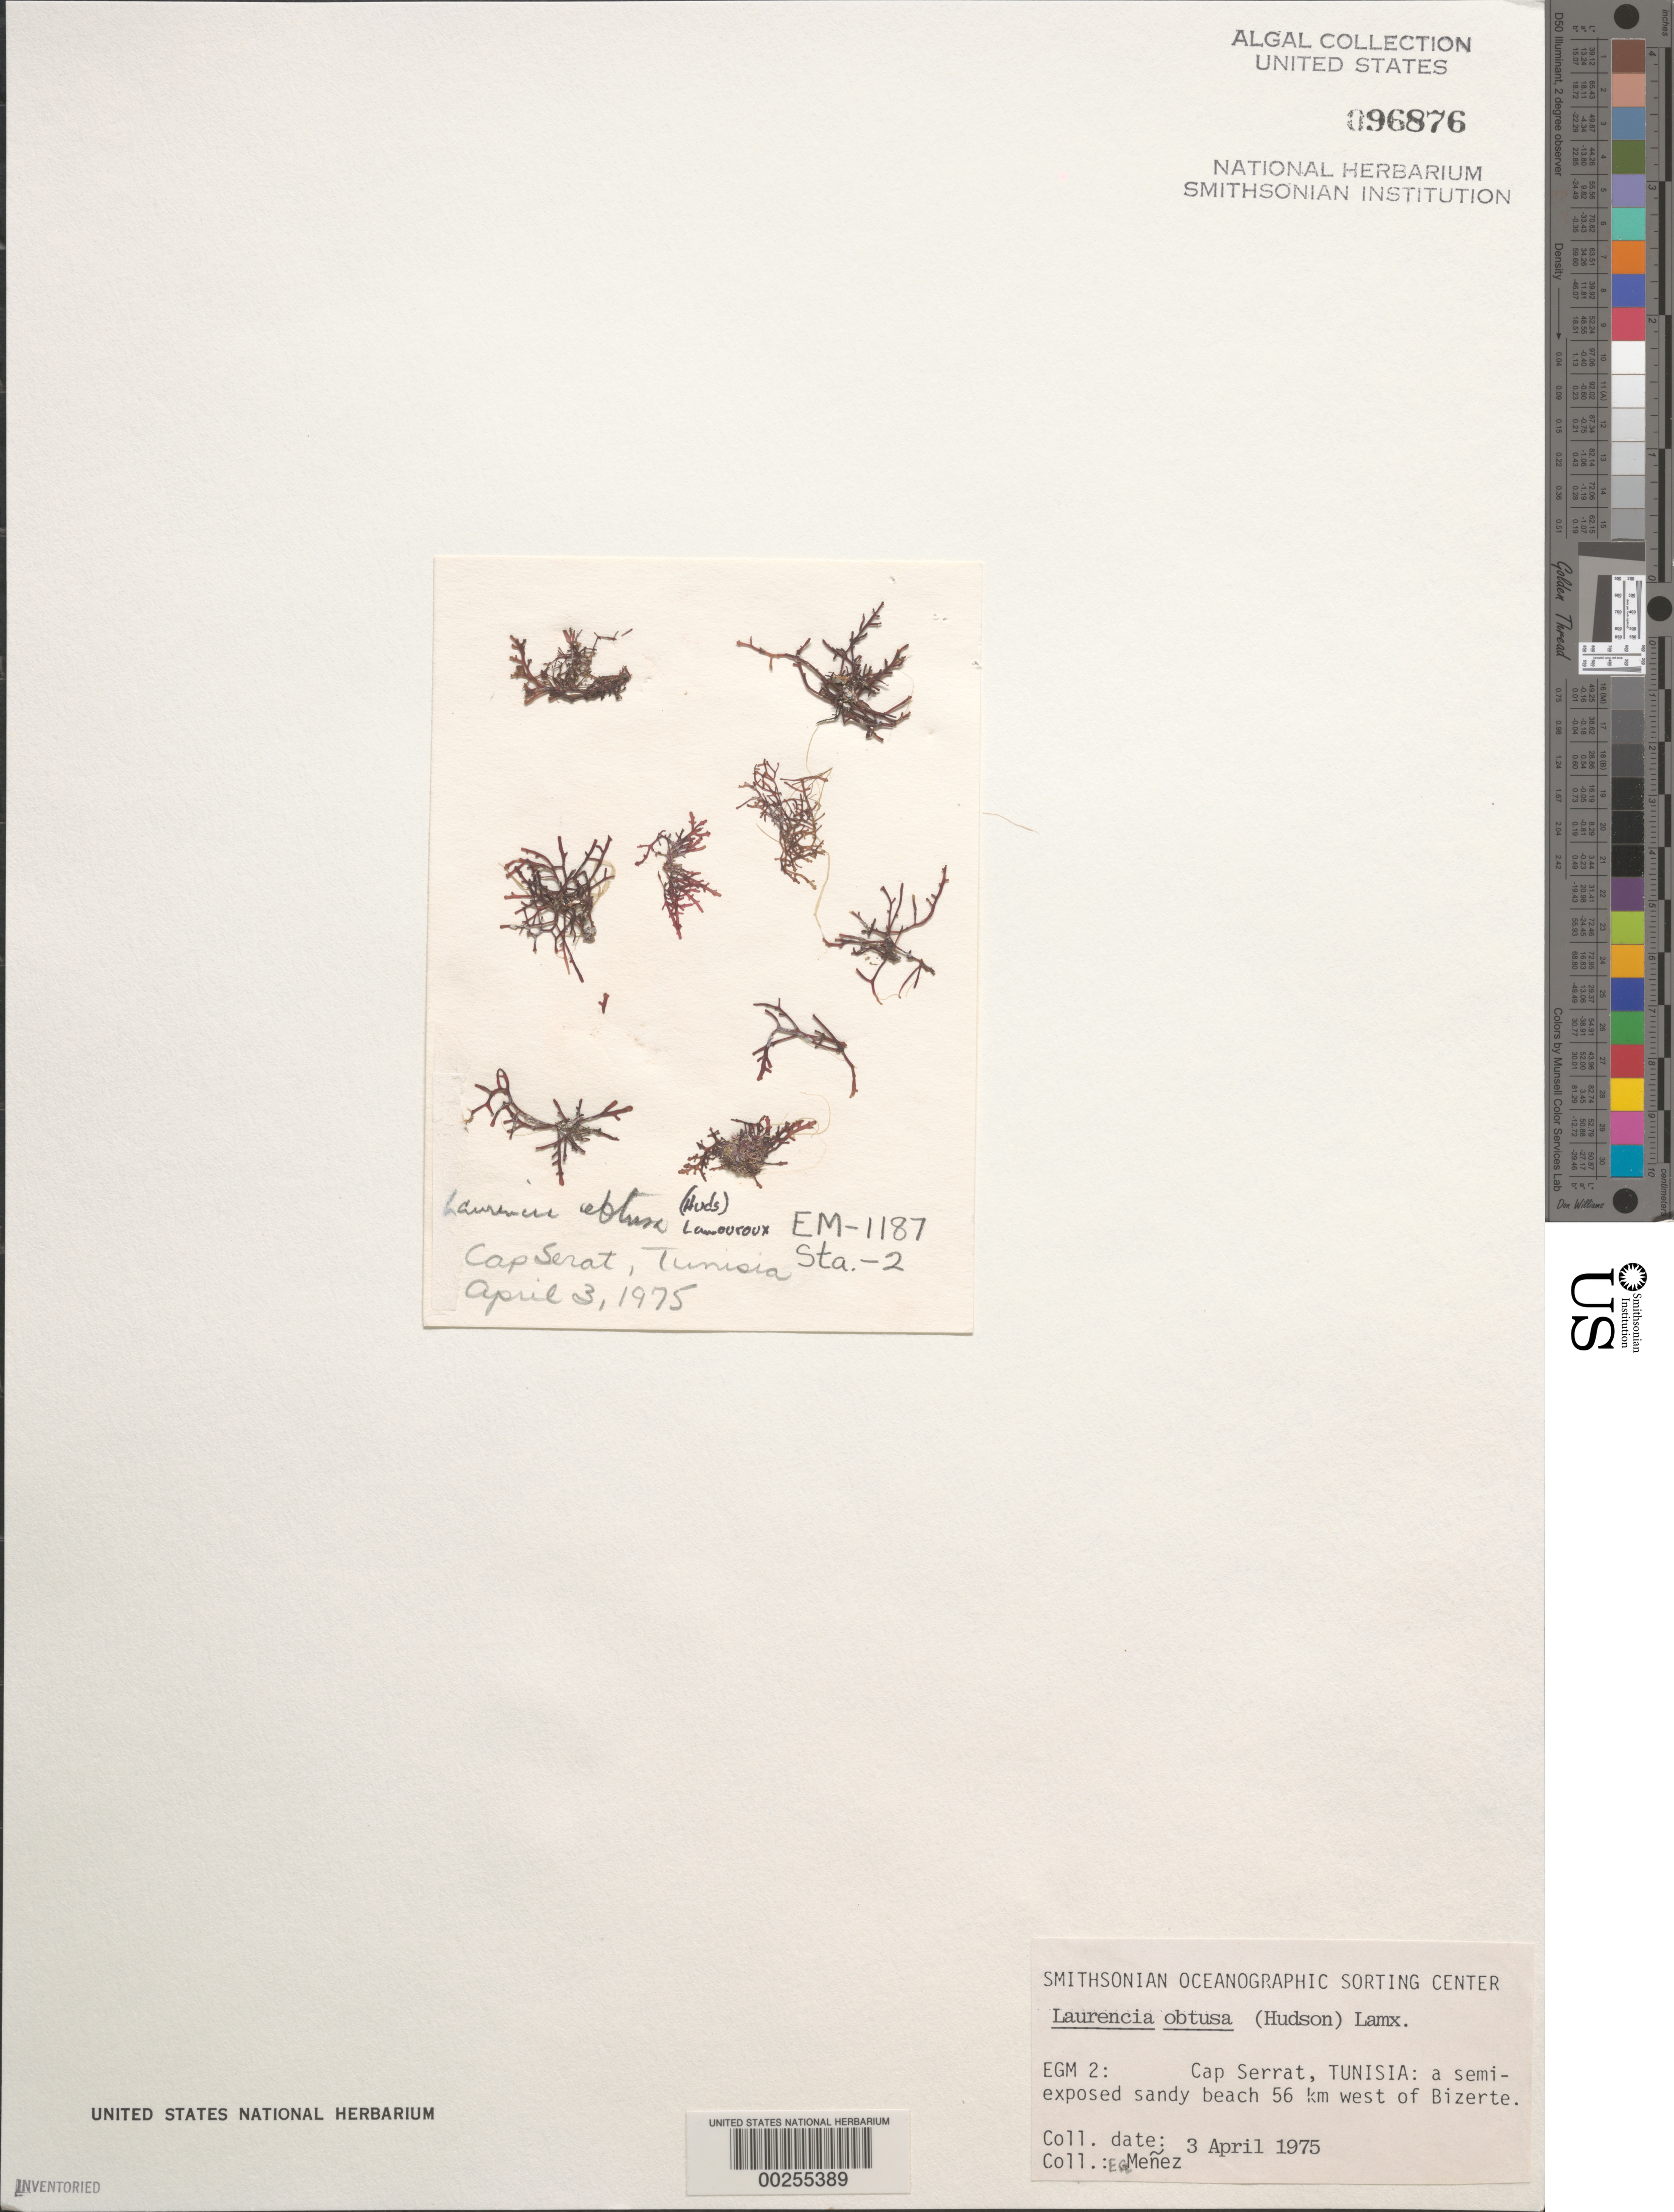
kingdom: Plantae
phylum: Rhodophyta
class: Florideophyceae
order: Ceramiales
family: Rhodomelaceae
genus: Laurencia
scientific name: Laurencia obtusa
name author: (Huds.) J.V.Lamouroux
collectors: Meñez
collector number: EGM 2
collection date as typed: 03 Apr 1975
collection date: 1975-04-03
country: Tunisia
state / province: Bizerte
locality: Cap Serrat 56 km west of Bizerte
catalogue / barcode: US 96876